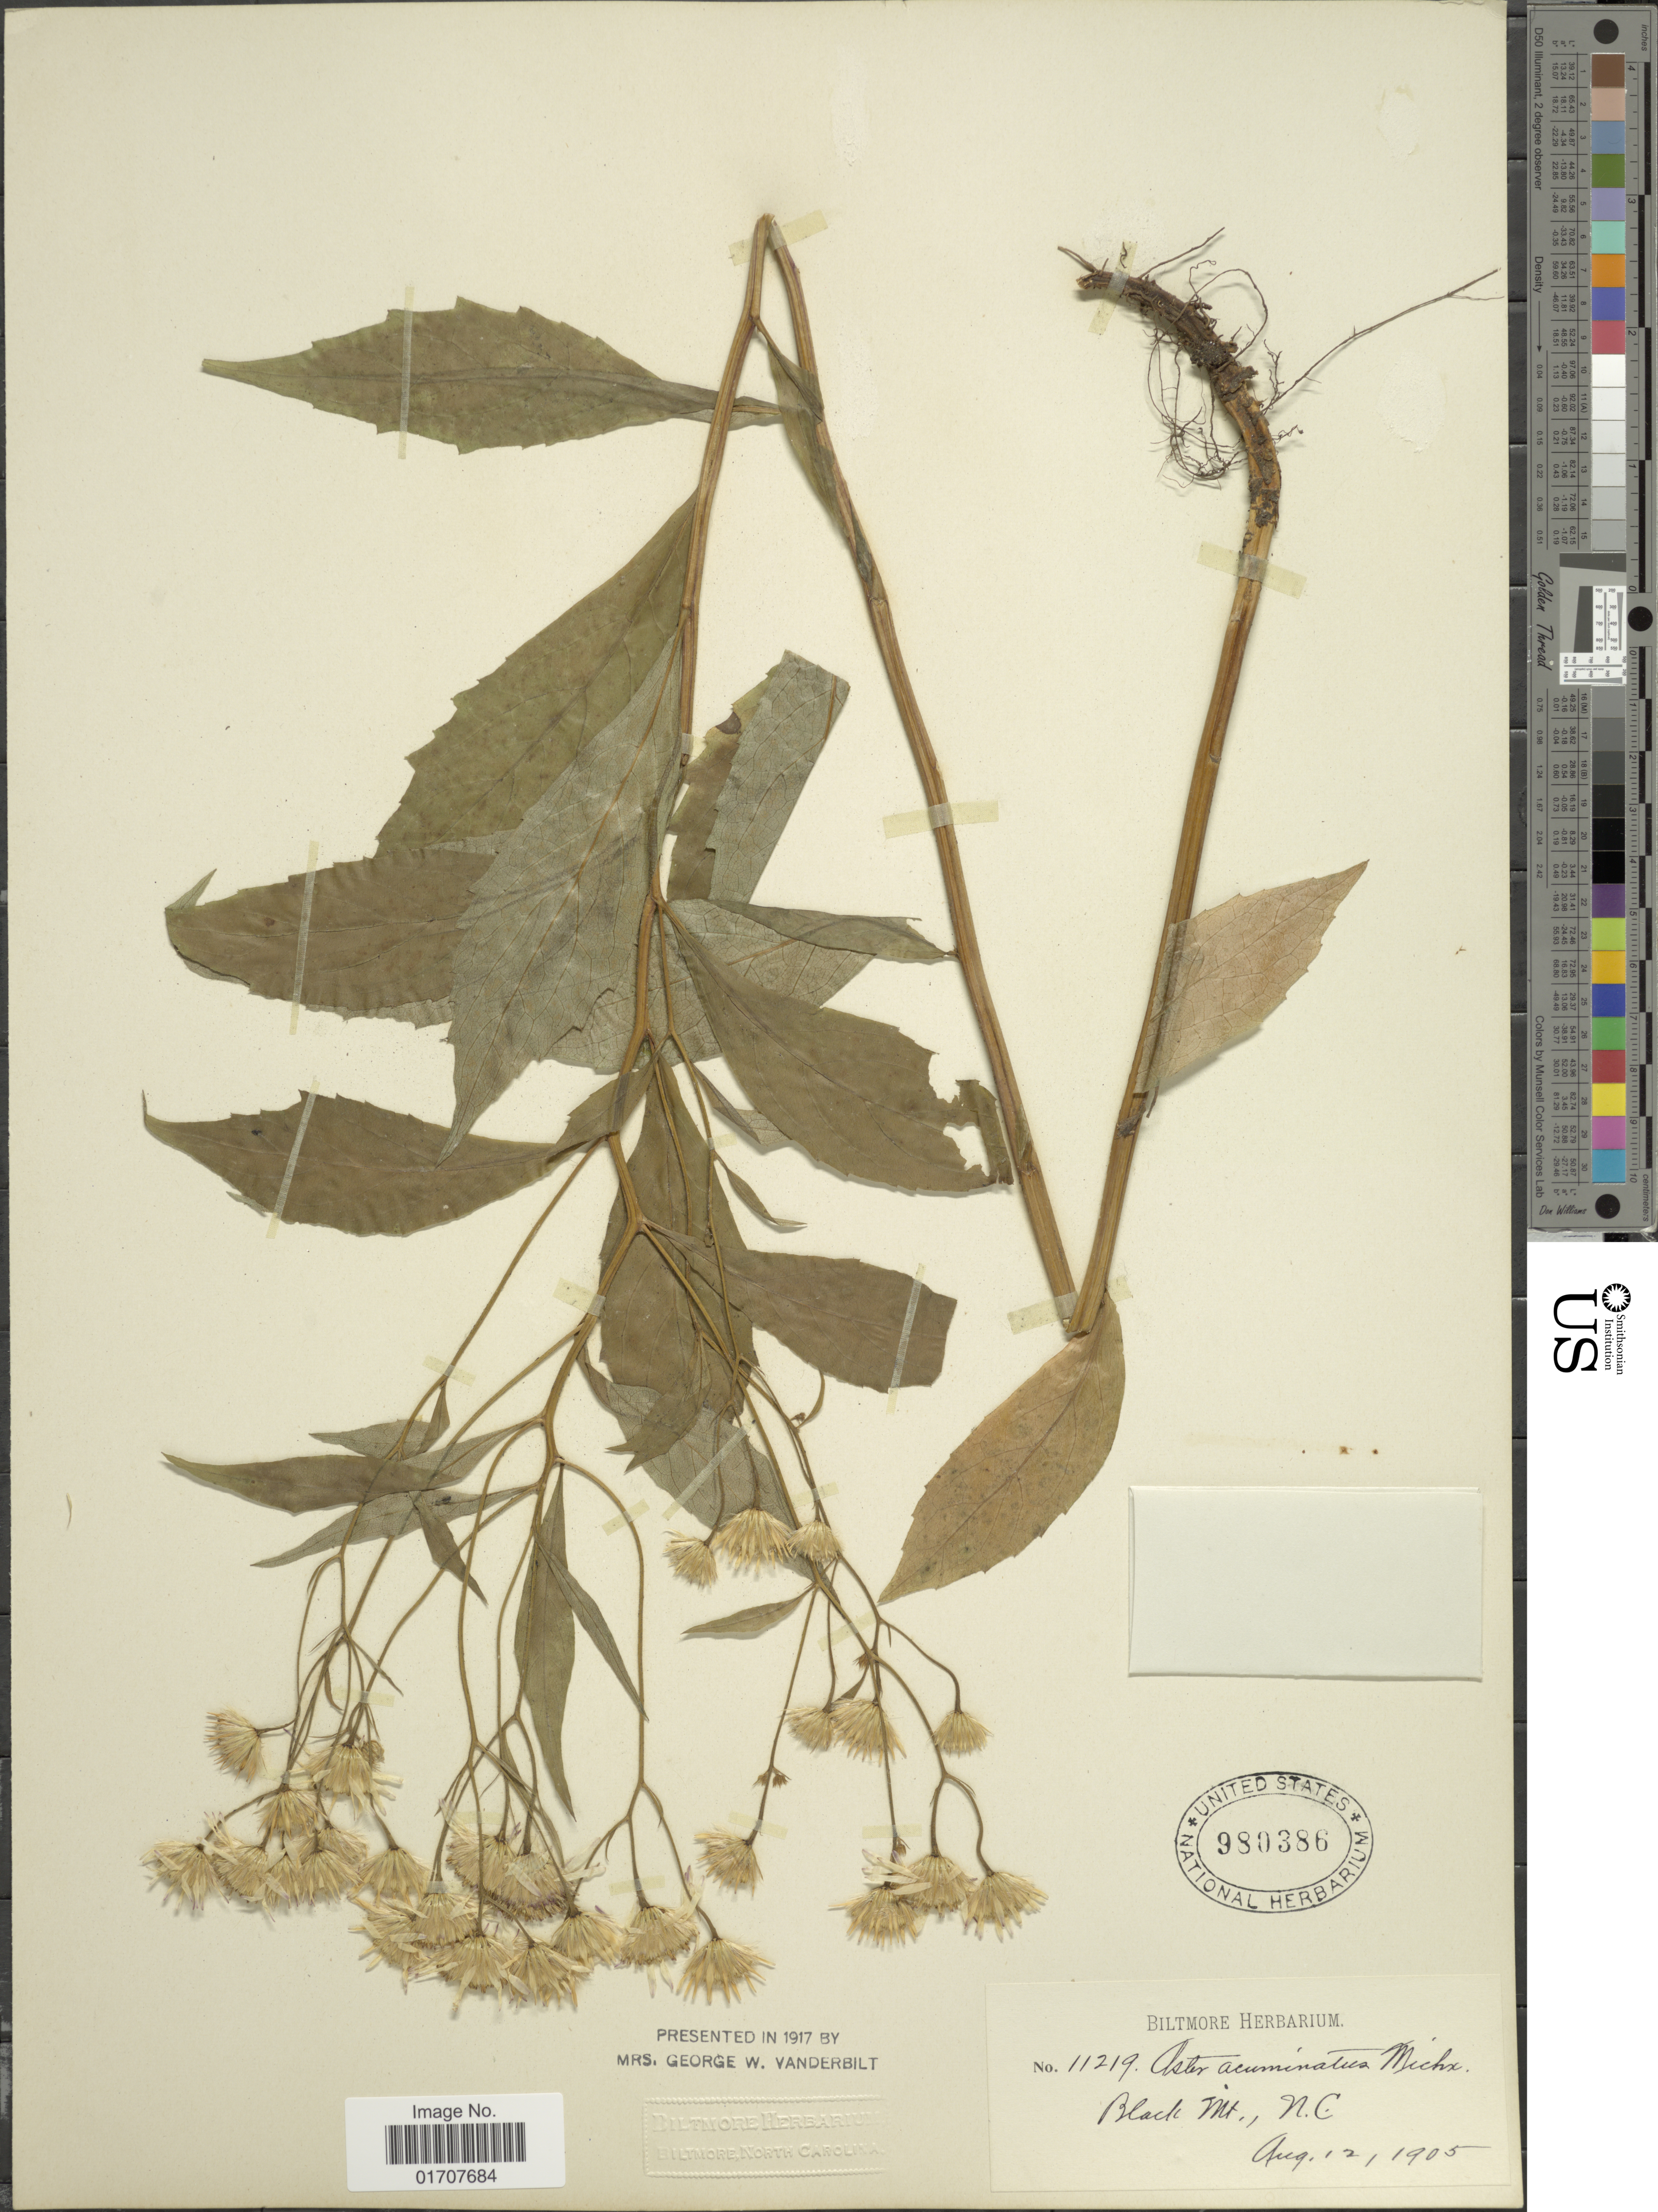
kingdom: Plantae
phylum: Tracheophyta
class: Magnoliopsida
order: Asterales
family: Asteraceae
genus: Oclemena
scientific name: Oclemena acuminata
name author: (Michx.) Greene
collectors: ex herb. Biltmore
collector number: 11219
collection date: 1905-08-12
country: United States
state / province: North Carolina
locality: Black Mt.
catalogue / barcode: US 980386